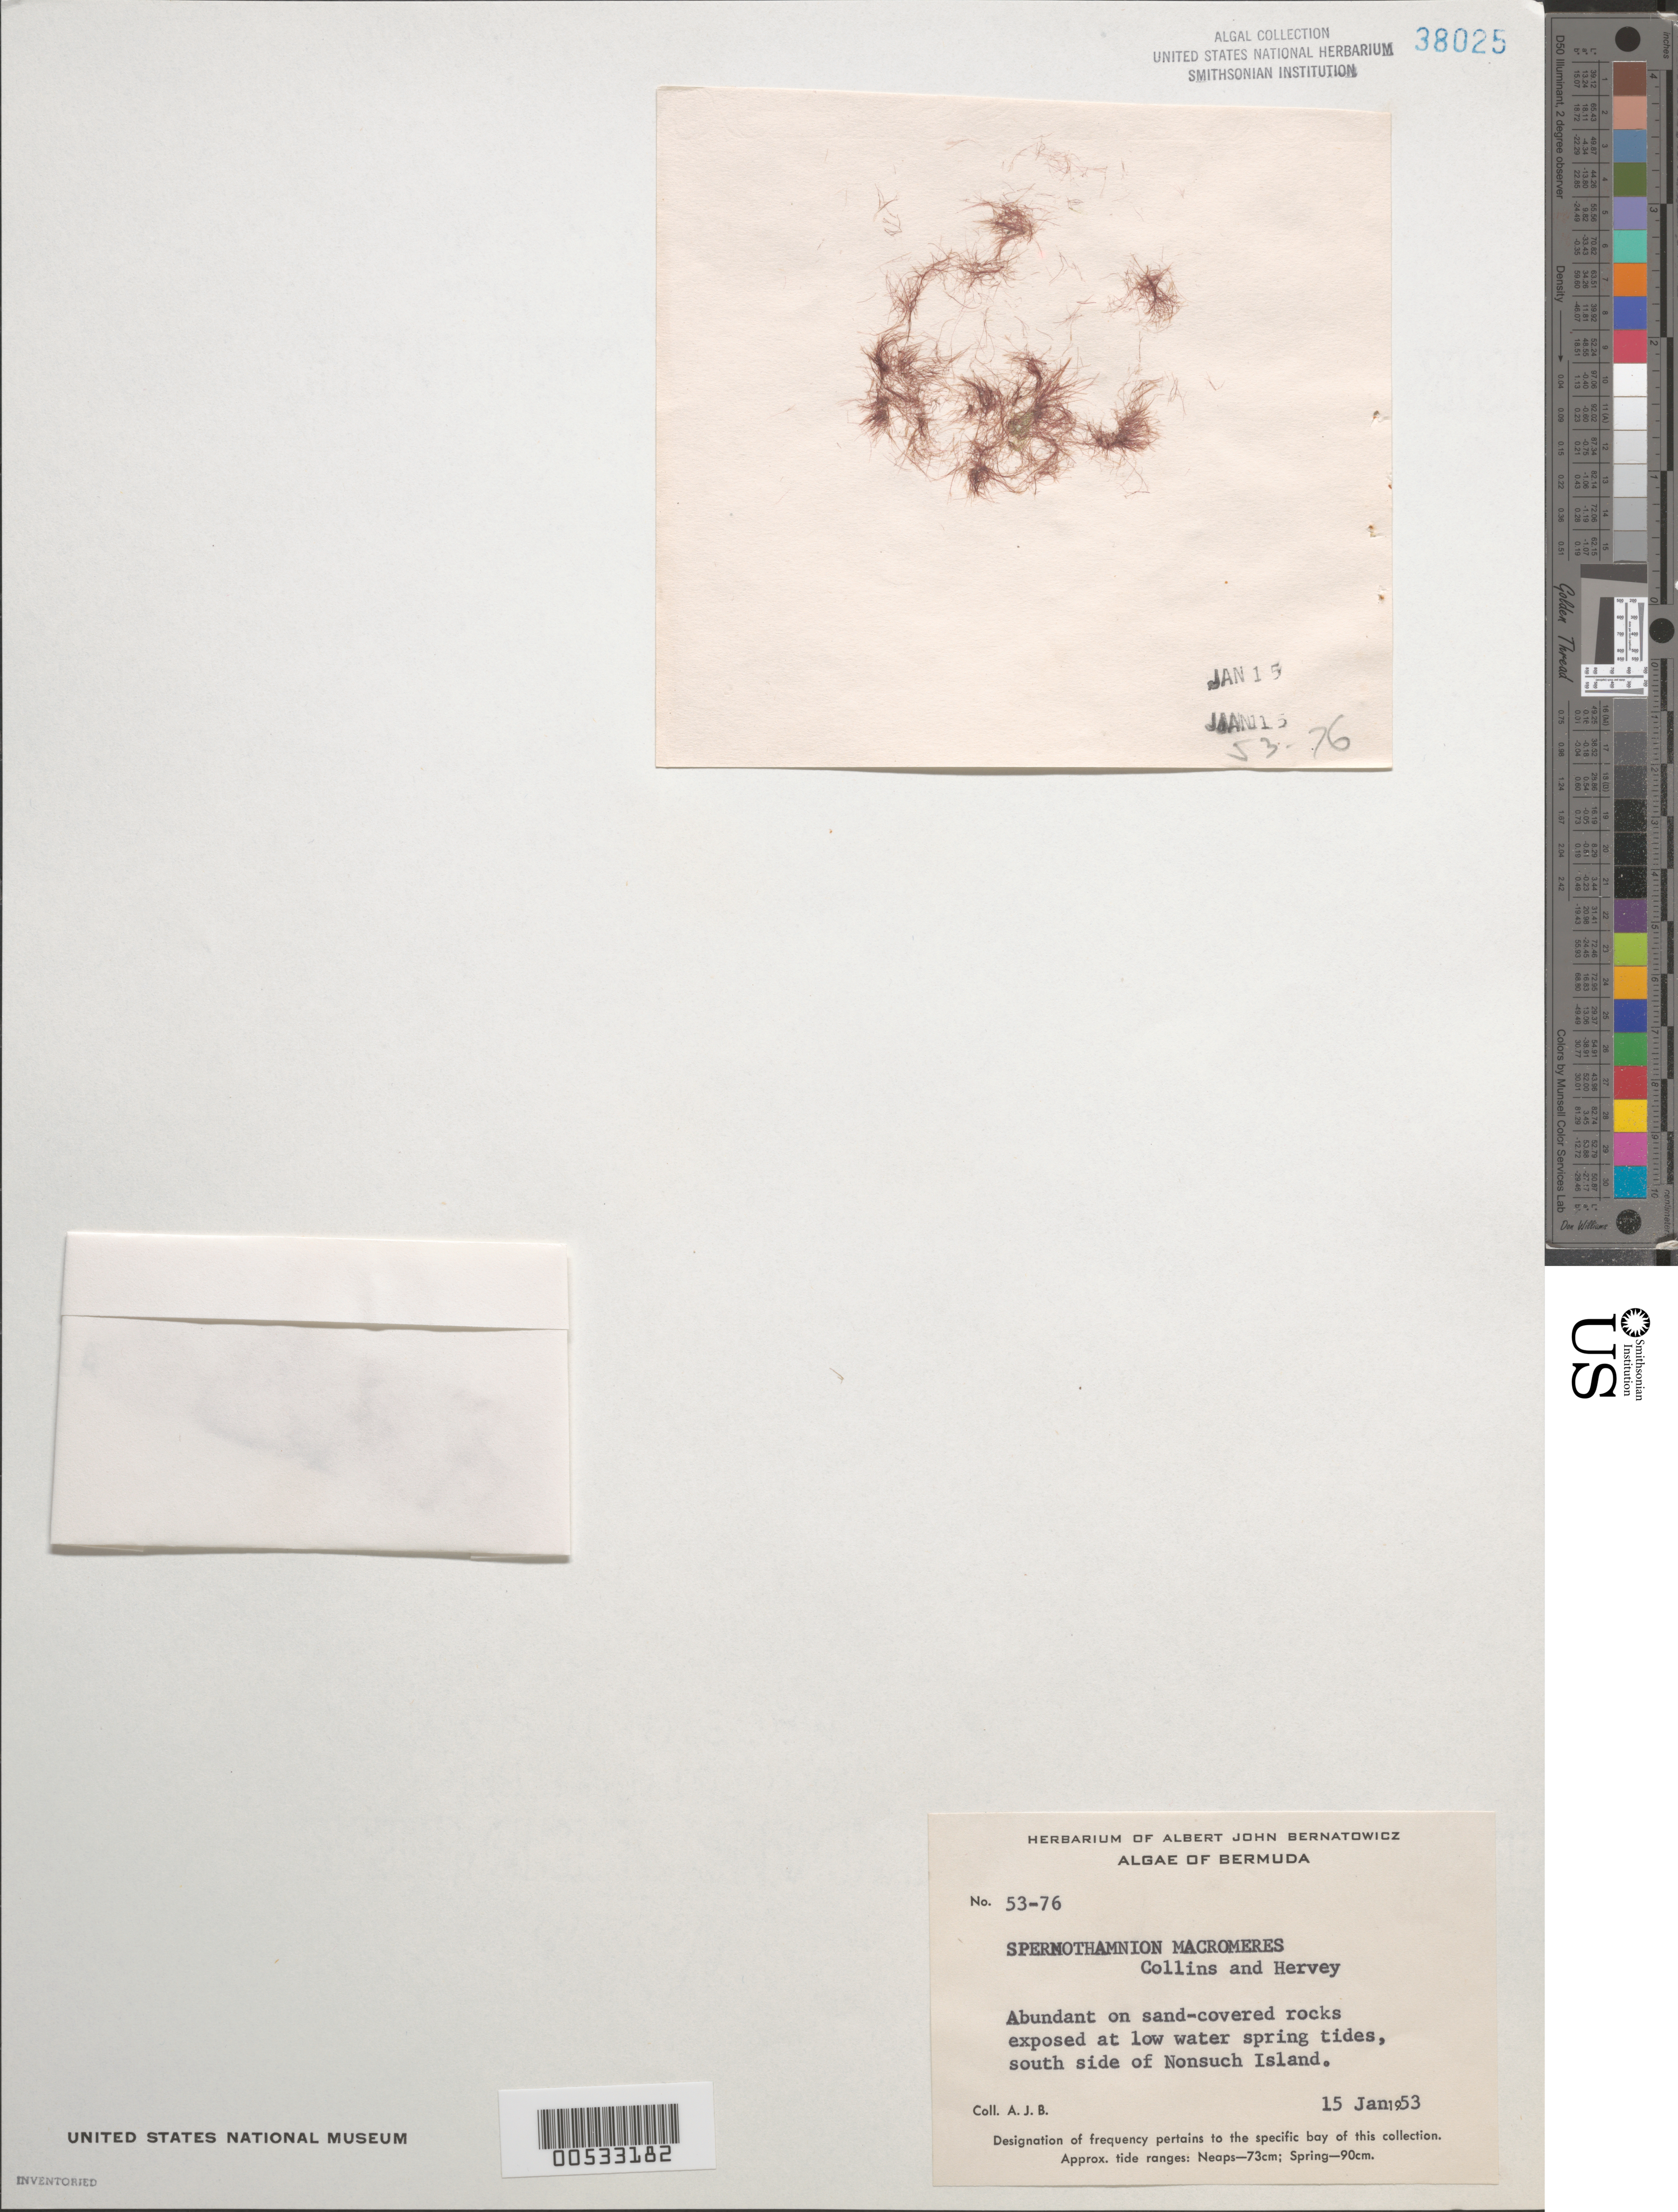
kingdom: Plantae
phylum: Rhodophyta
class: Florideophyceae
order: Ceramiales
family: Wrangeliaceae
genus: Spermothamnion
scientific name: Spermothamnion macromeres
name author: Collins & Herv.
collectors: A. Bernatowicz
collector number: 53-76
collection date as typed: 15 Jan 1953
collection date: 1953-01-15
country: Bermuda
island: Nonsuch Island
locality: South side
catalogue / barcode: US 38025